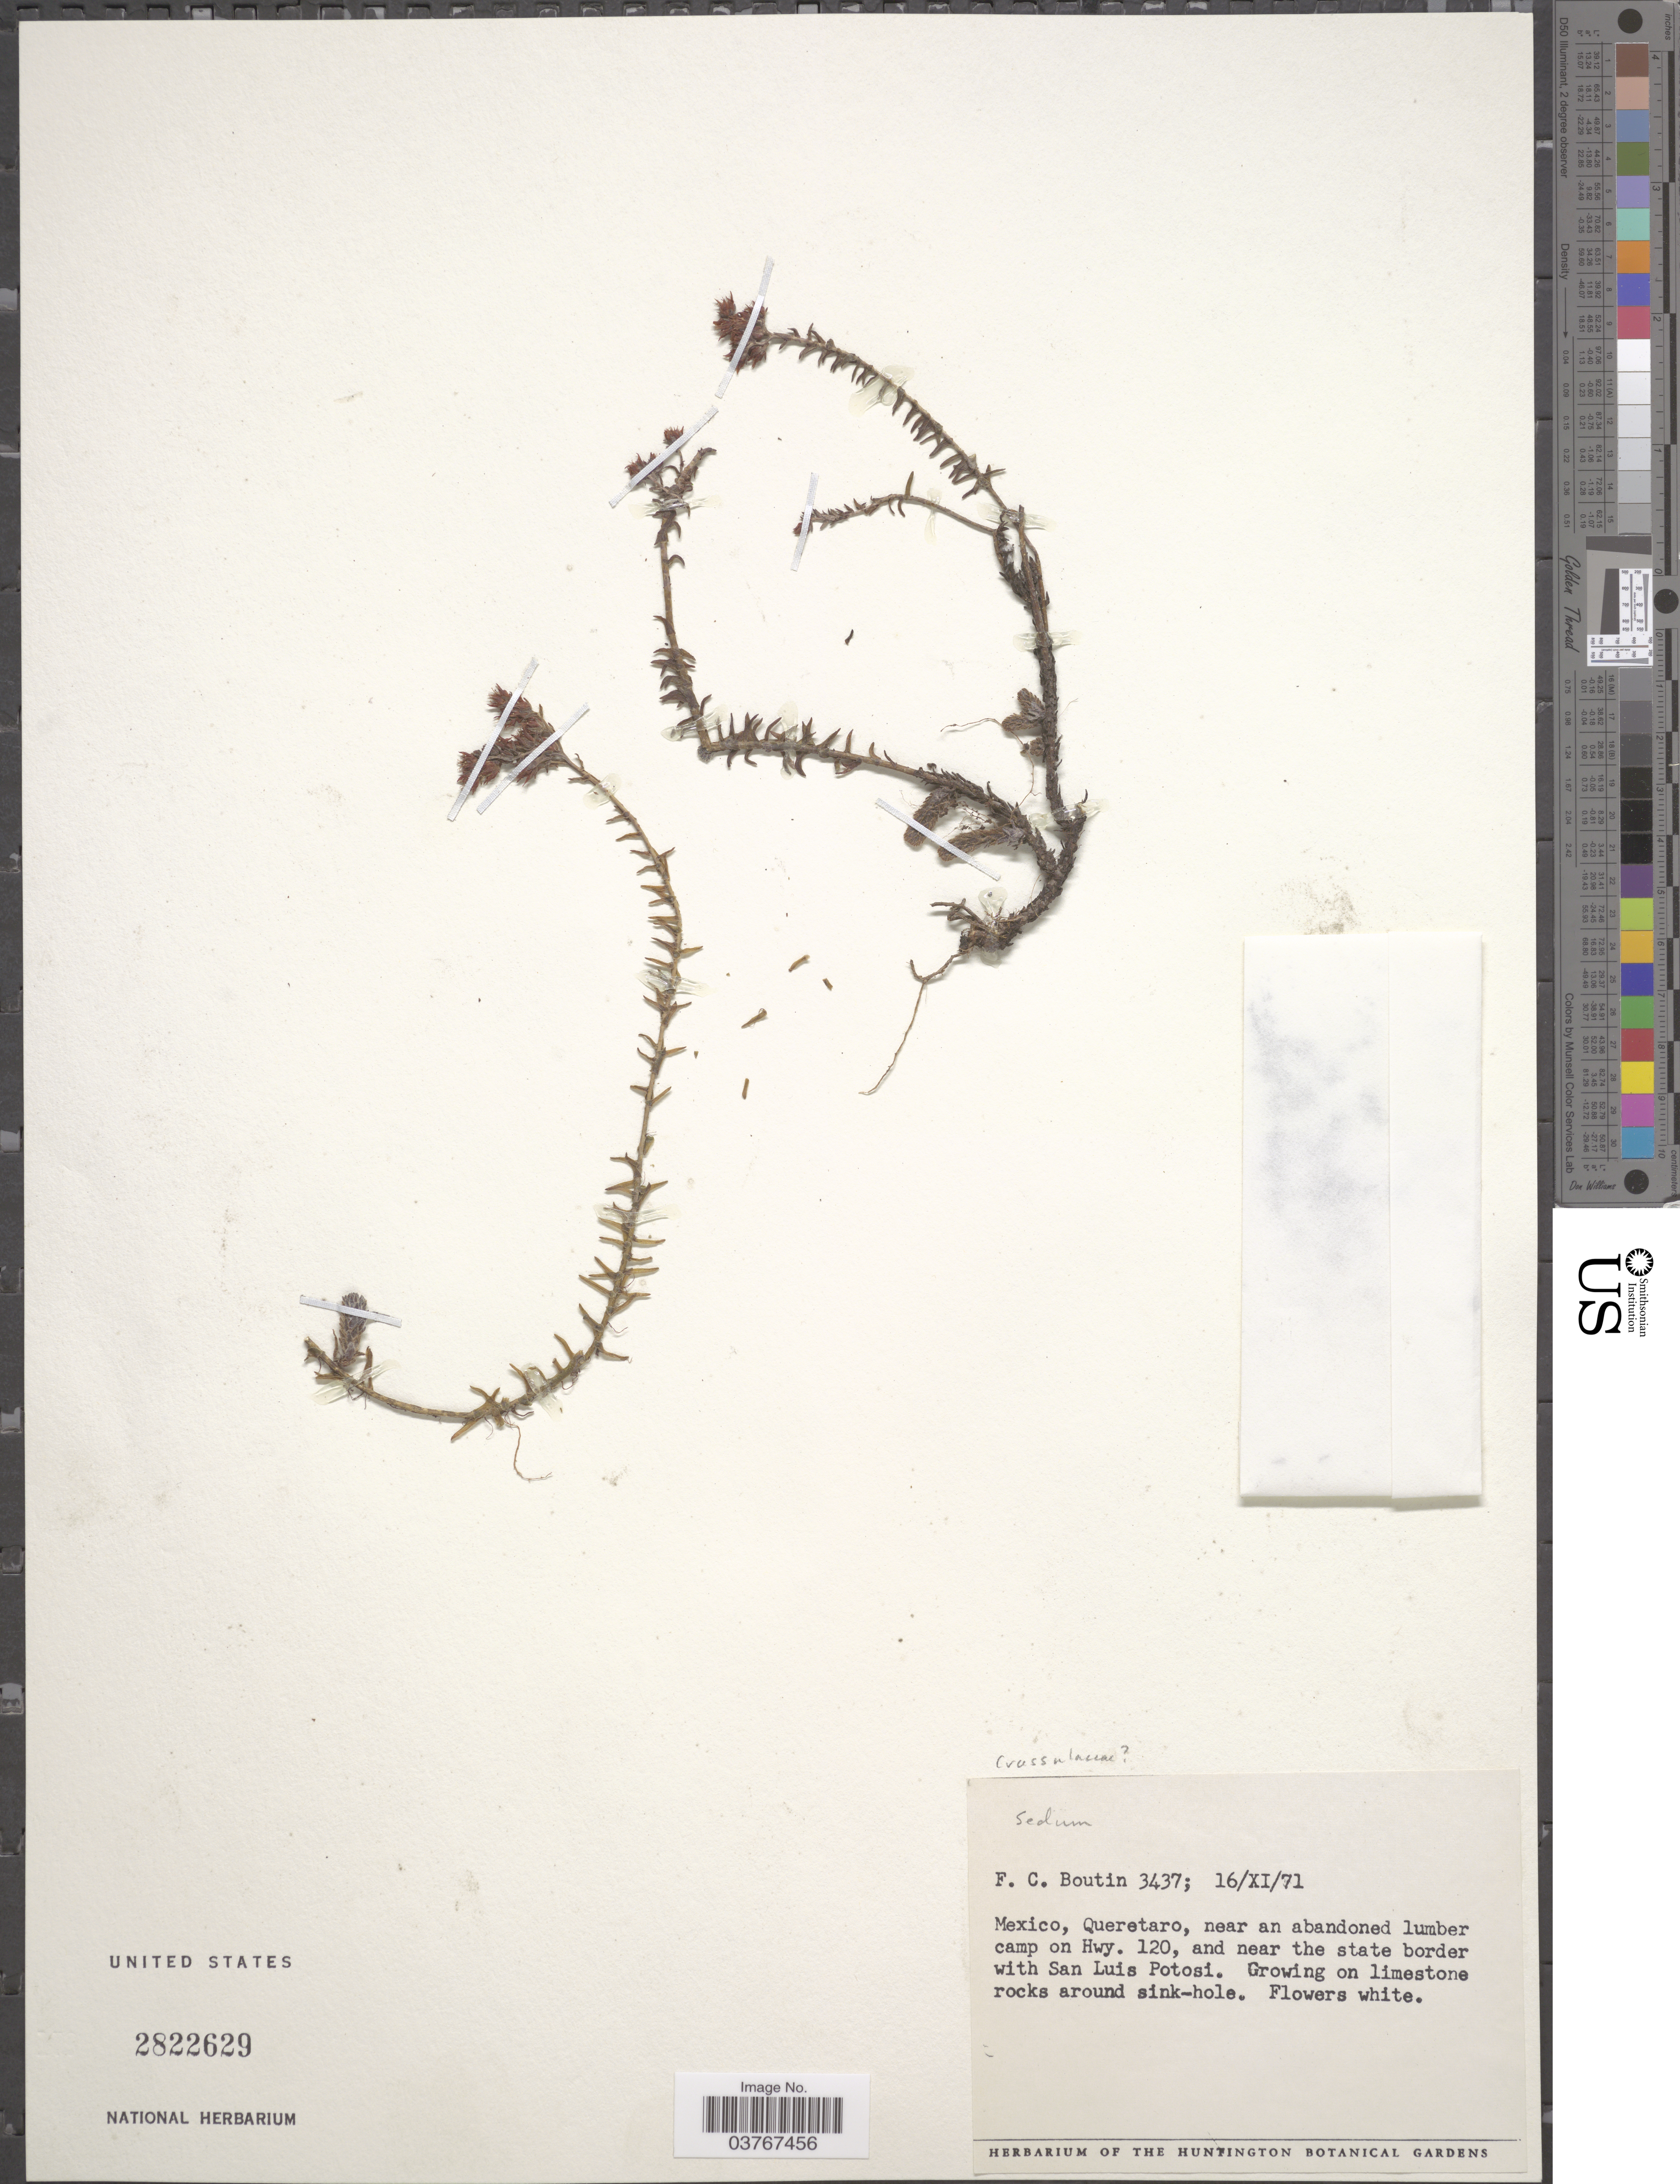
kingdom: Plantae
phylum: Tracheophyta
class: Magnoliopsida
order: Saxifragales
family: Crassulaceae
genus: Sedum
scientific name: Sedum sp.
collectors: F. Boutin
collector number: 3437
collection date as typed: Transcribed d/m/y: 16/11/71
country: Mexico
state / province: Querétaro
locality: Near an abandoned lumber camp on Hwy. 120, and near the state border with San Luis Potosi.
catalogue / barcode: US 2822629